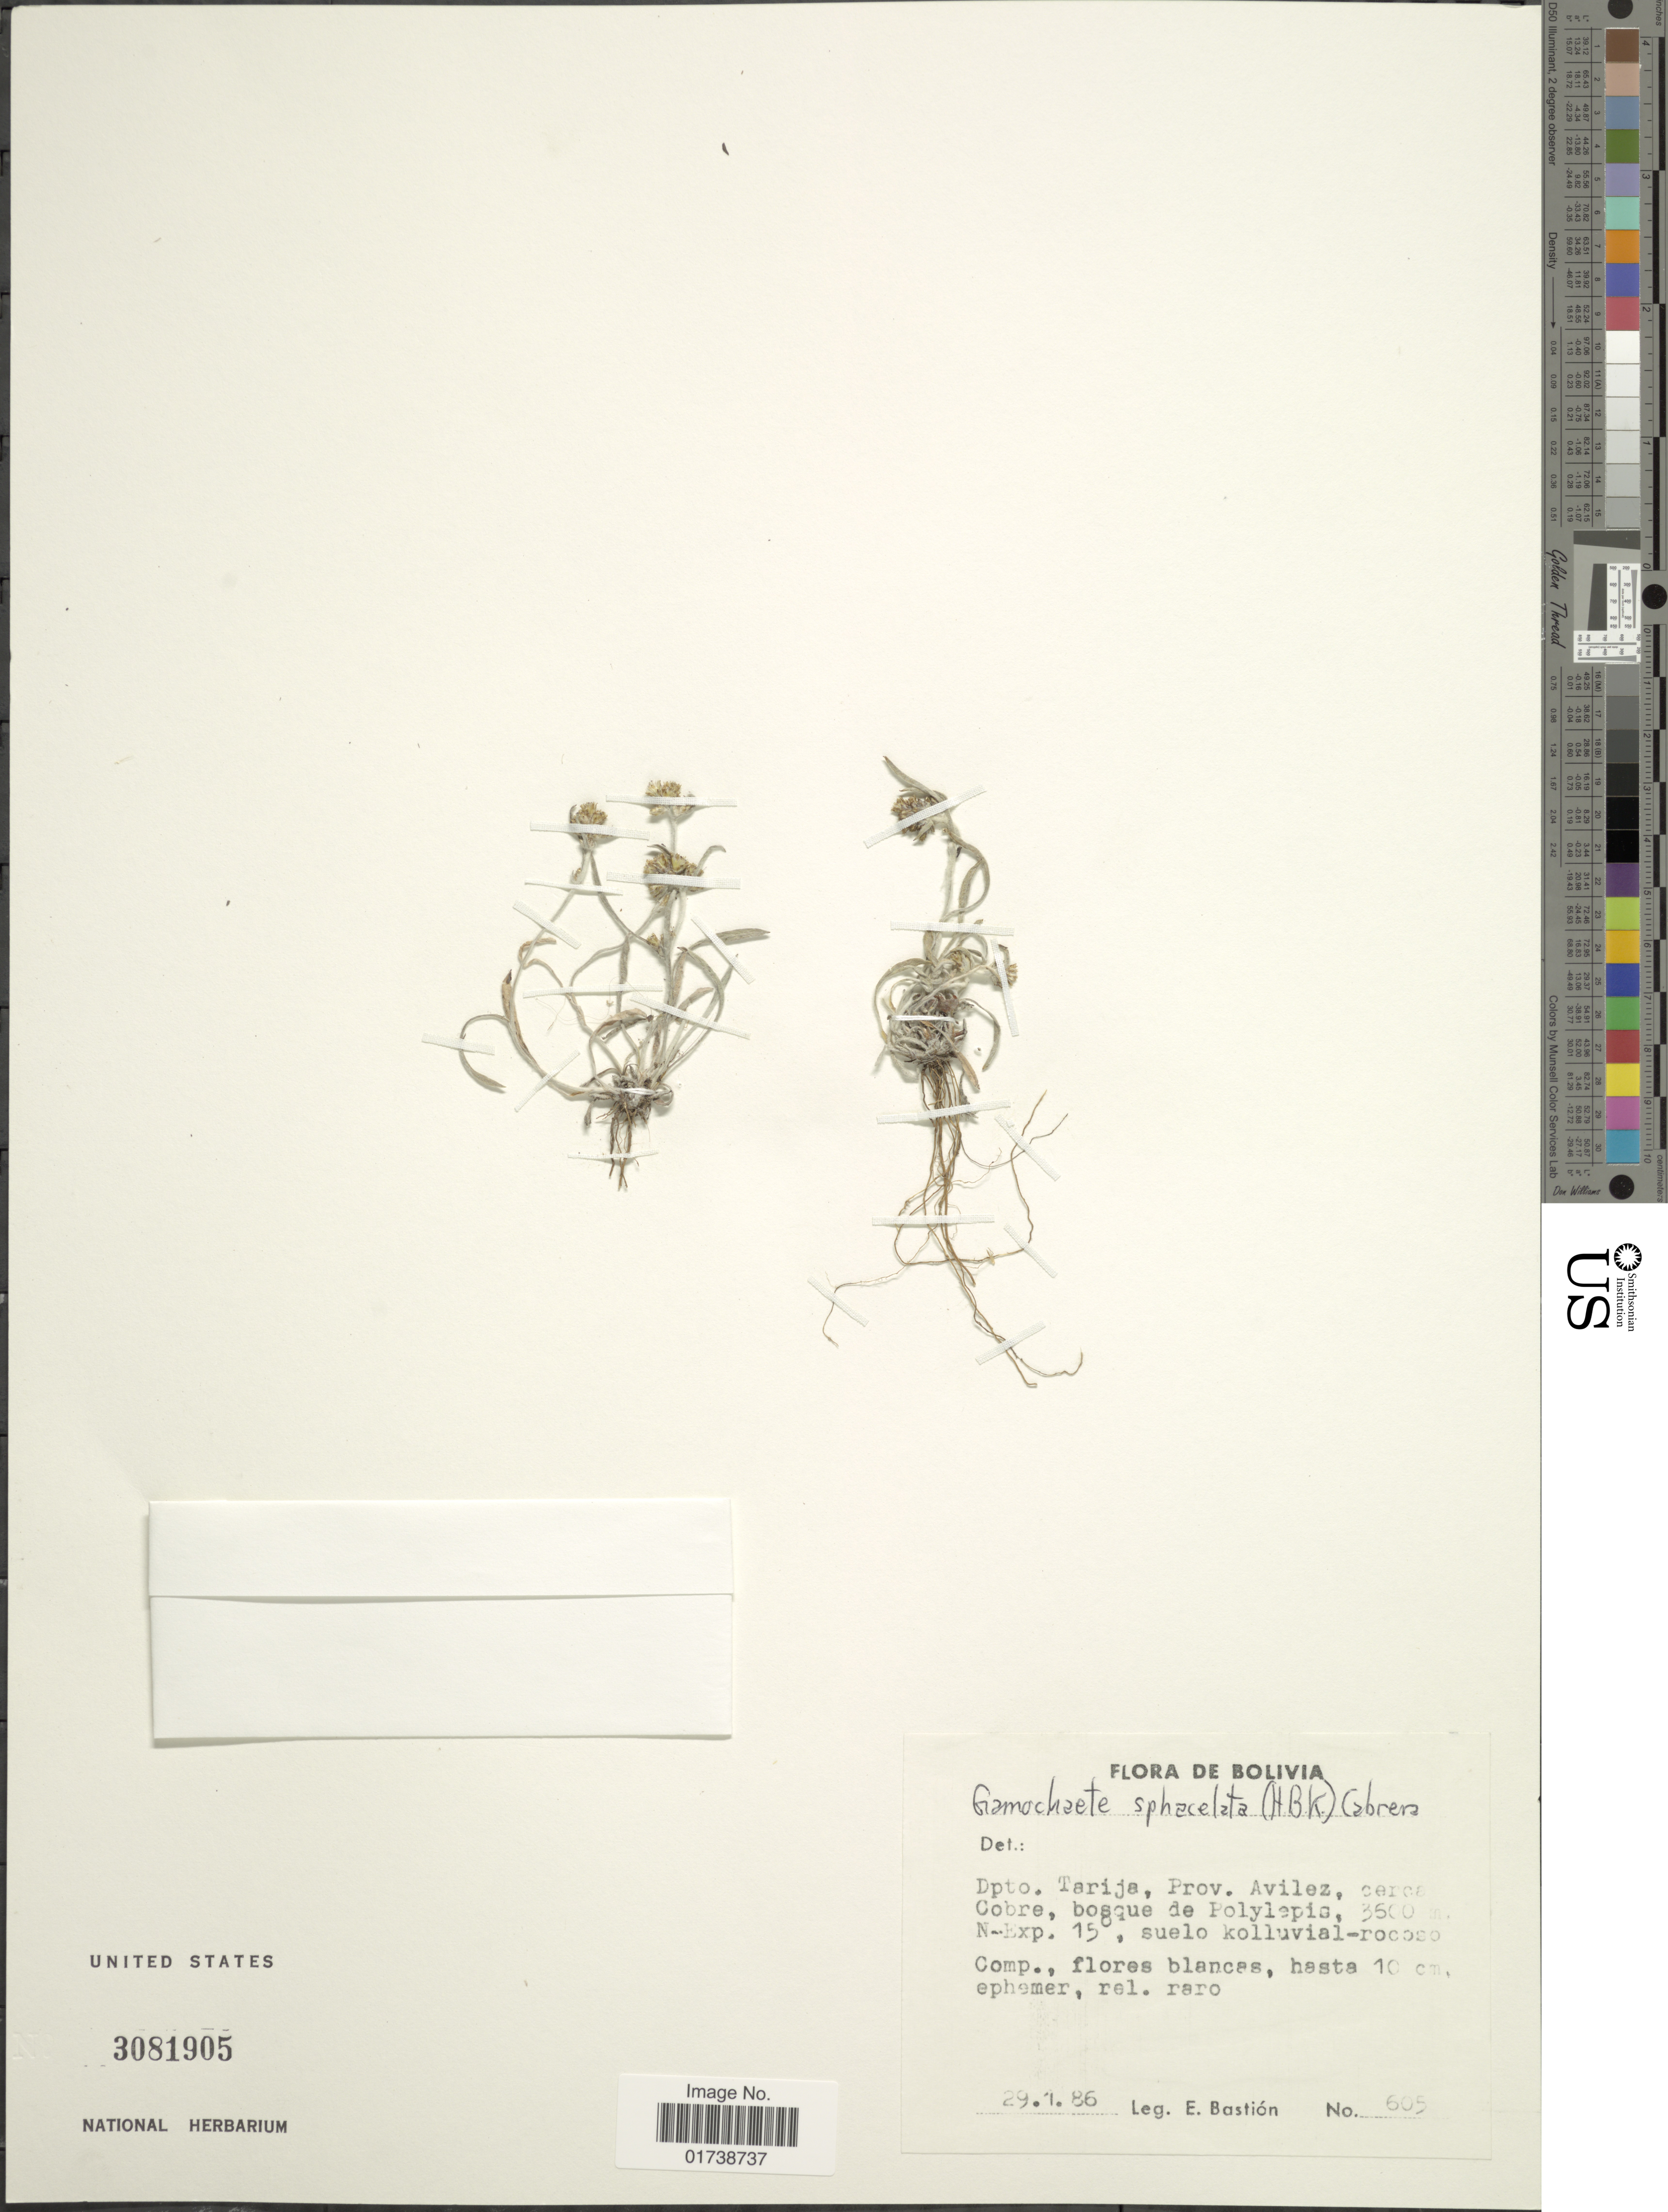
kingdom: Plantae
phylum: Tracheophyta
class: Magnoliopsida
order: Asterales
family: Asteraceae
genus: Gamochaeta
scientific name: Gamochaeta sphacilata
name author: (Kunth) Cabrera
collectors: E. Bastian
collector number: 605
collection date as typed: Transcribed d/m/y: 29/1/86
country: Bolivia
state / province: Tarija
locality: Prov. Avilez, cerca Cobre, N-Exp. 15, suelo kolluvial-rocoso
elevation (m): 3500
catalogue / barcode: US 3081905